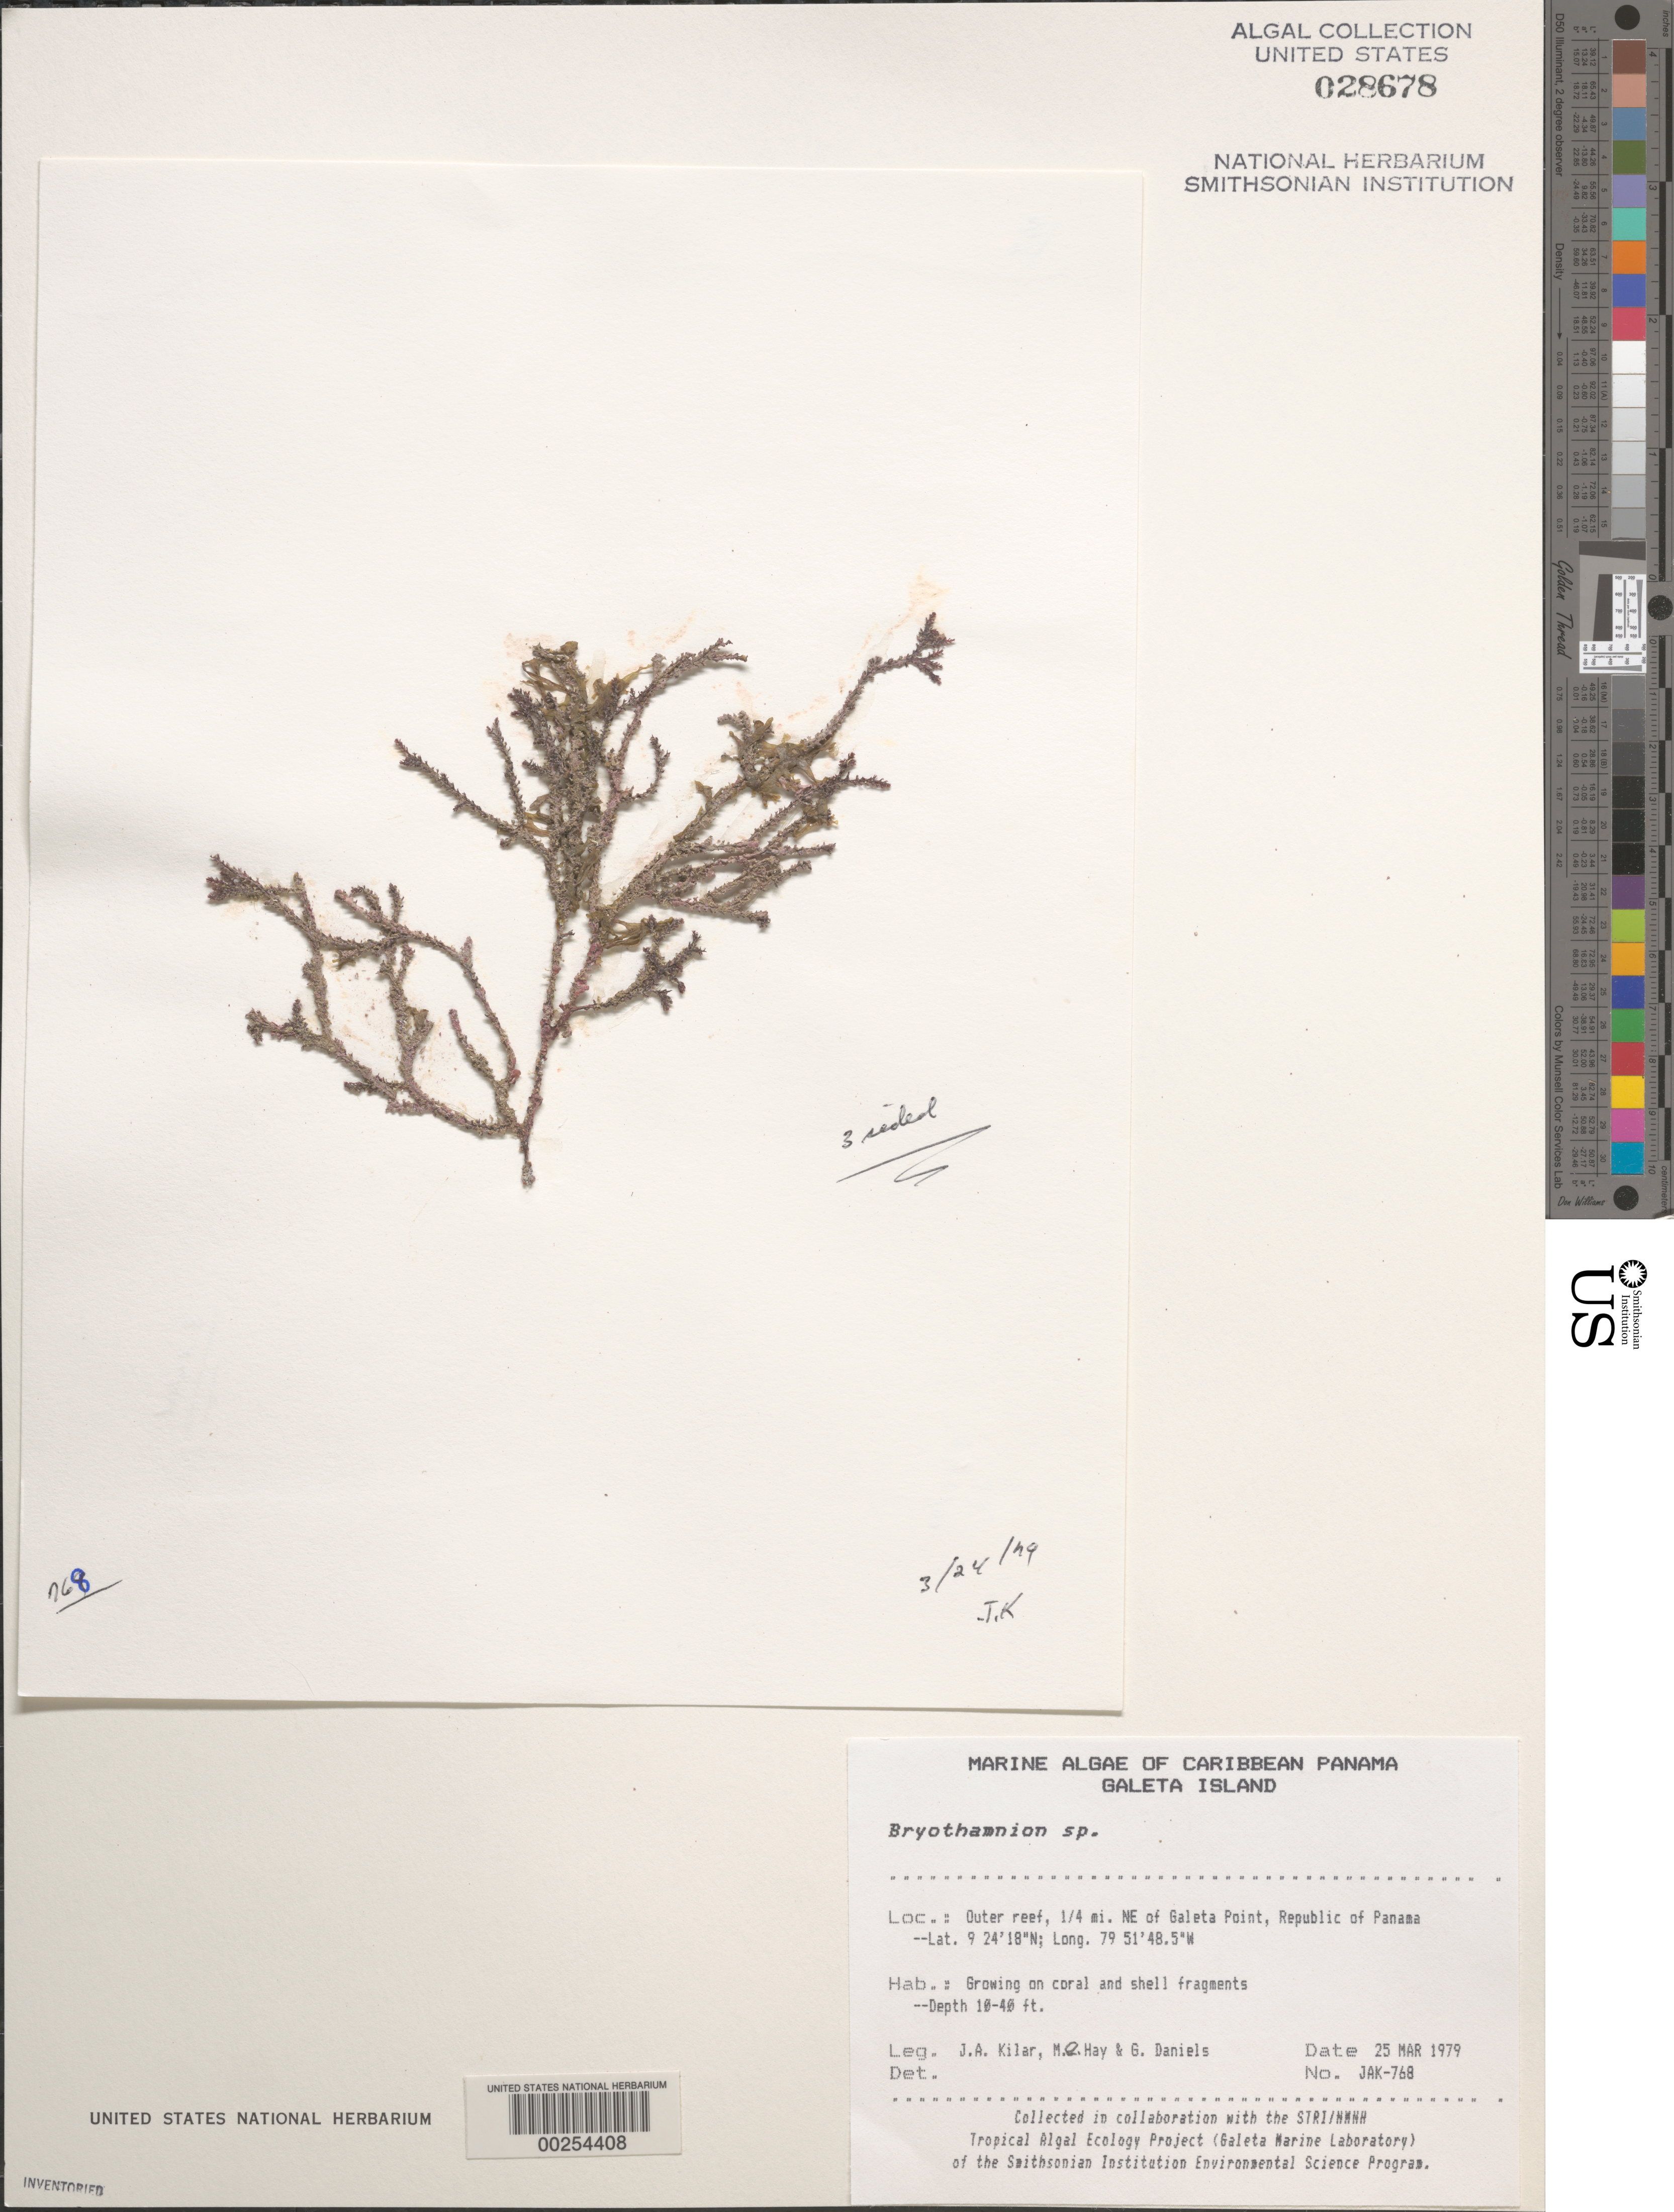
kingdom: Plantae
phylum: Rhodophyta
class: Florideophyceae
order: Ceramiales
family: Rhodomelaceae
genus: Bryothamnion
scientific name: Bryothamnion sp.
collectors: J. A. Kilar, M. E. Hay & G. S. Daniels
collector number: JAK-768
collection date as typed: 25 Mar 1979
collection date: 1979-03-25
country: Panama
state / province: Colón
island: Galeta Island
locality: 0.25 mile northeast of Galeta Point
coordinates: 9 24'18"N, 79 51'48.5"W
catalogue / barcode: US 28678